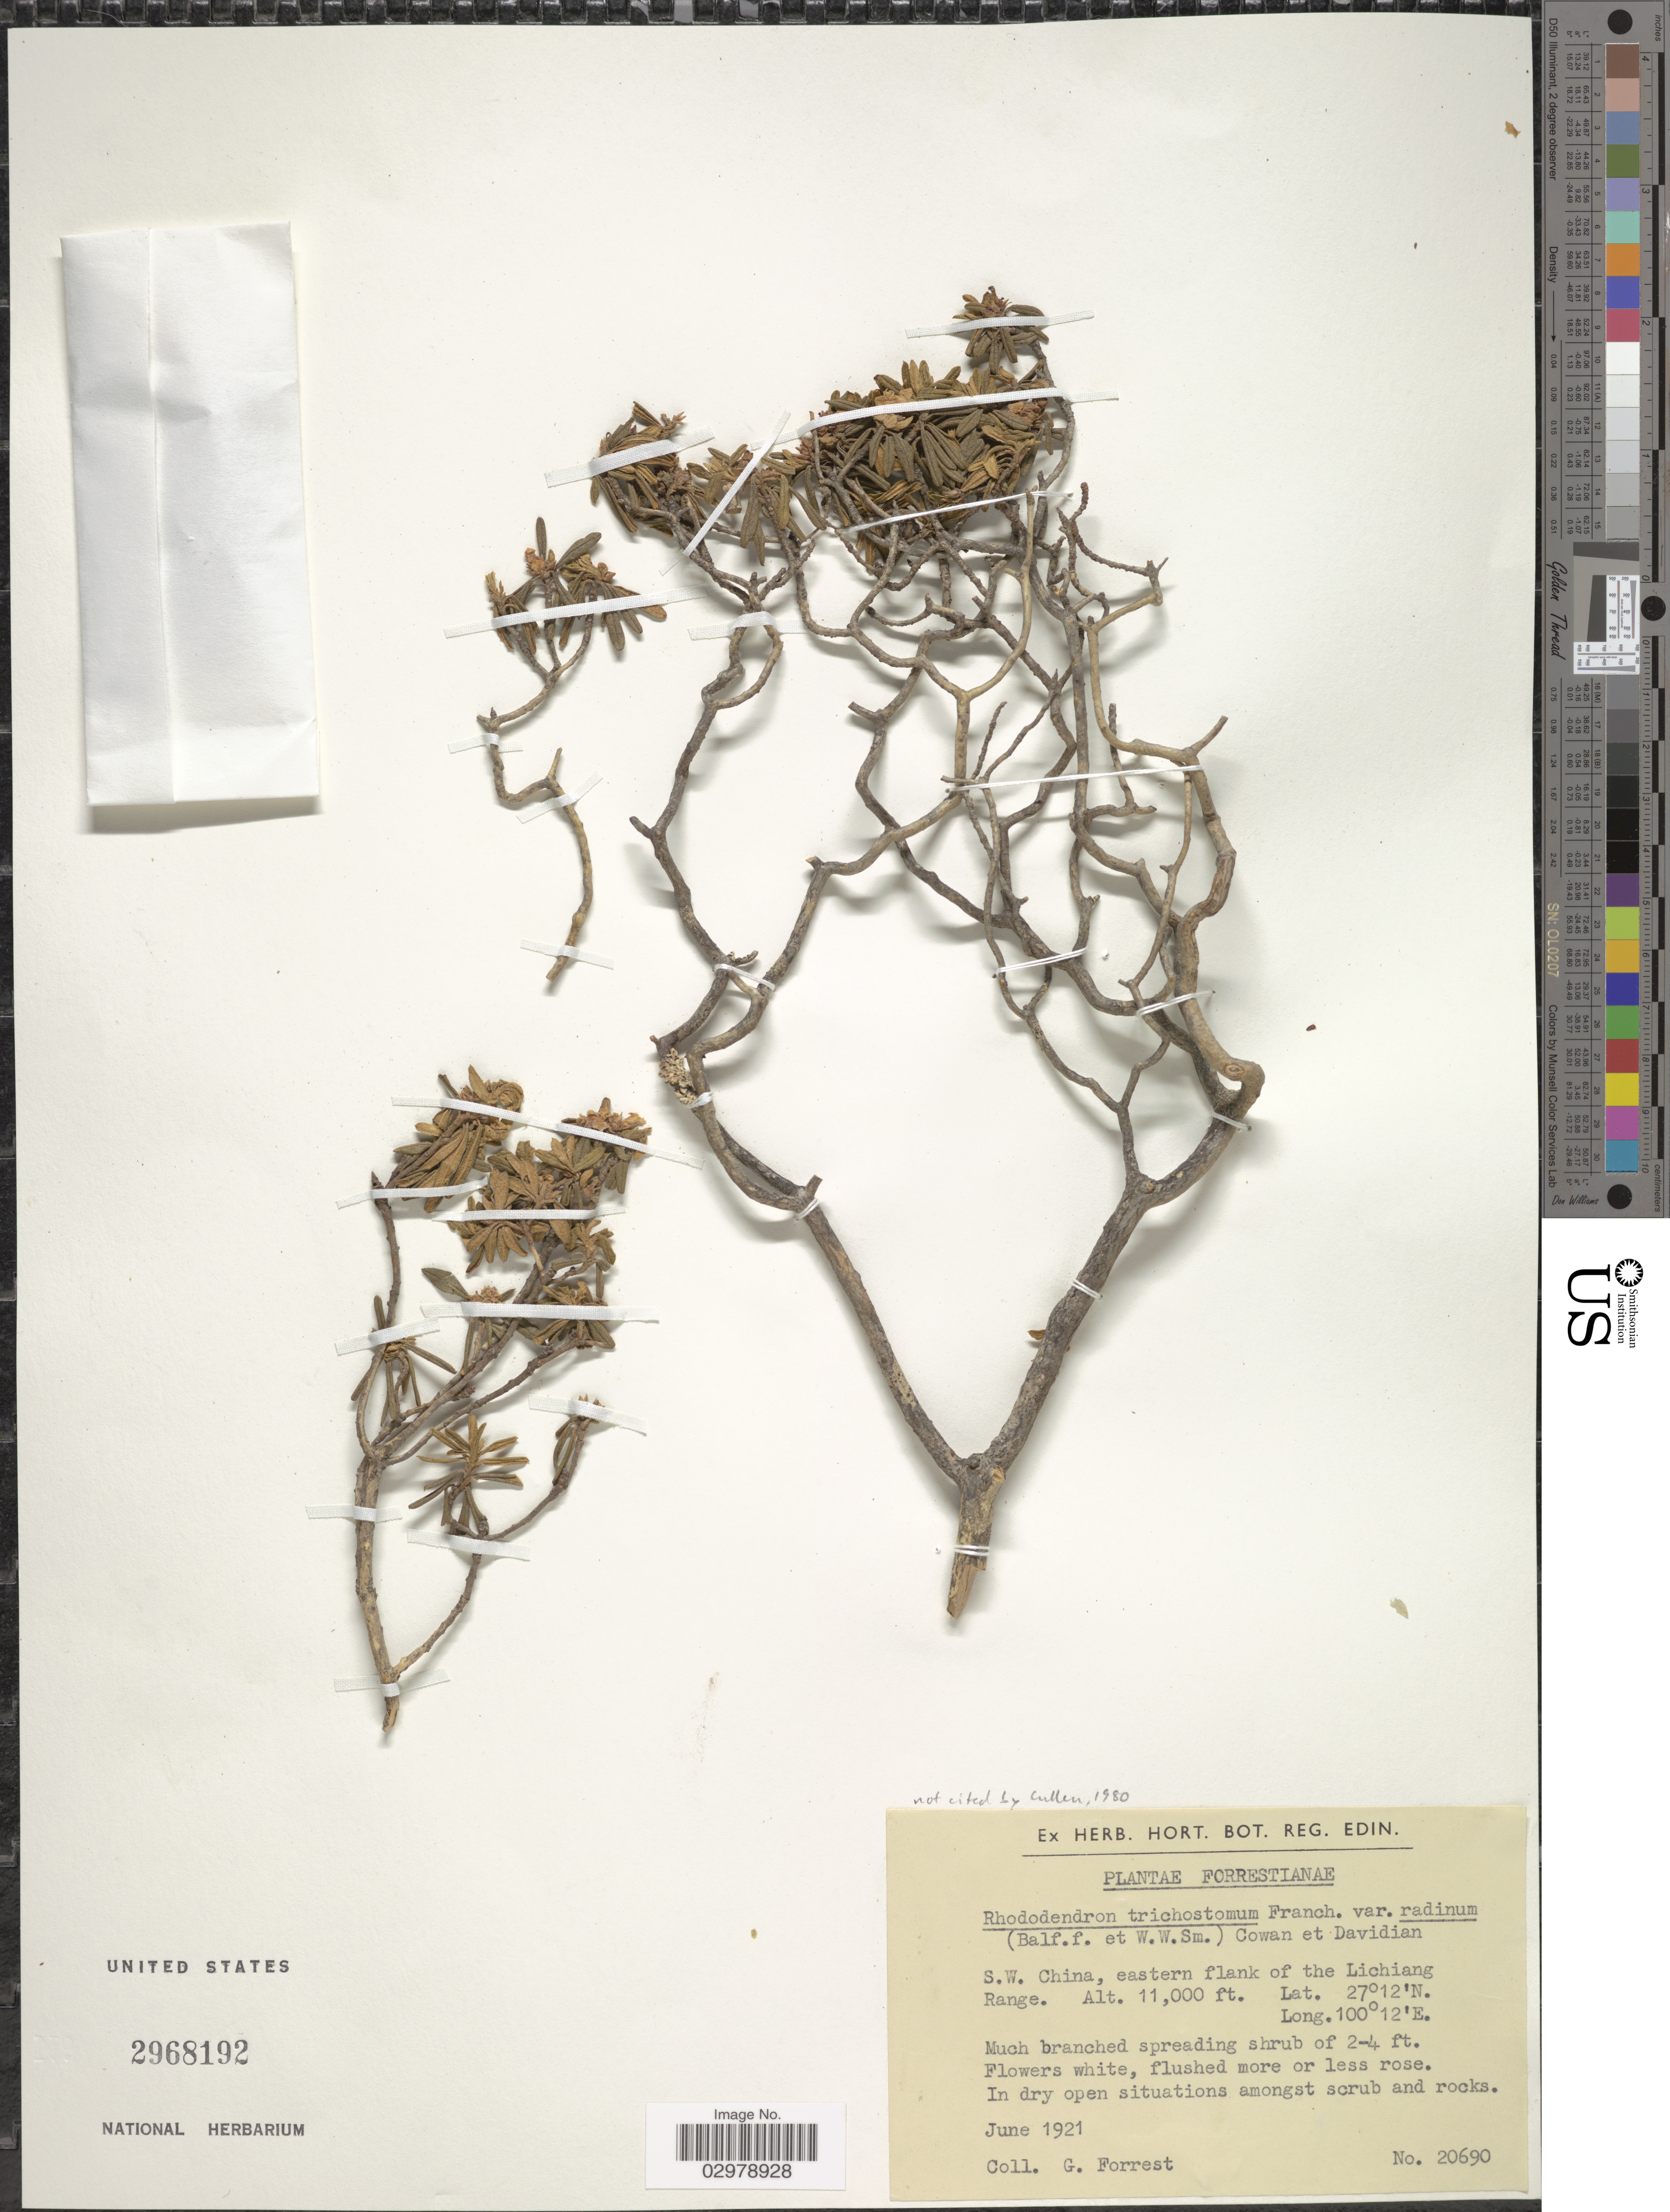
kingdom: Plantae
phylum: Tracheophyta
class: Magnoliopsida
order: Ericales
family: Ericaceae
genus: Rhododendron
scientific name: Rhododendron trichostomum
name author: Franch.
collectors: G. Forrest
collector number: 20690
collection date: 1921-06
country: China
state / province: Yunnan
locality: S.W. China, eastern flank of the Lichiang Range.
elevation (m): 3353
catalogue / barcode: US 2968192